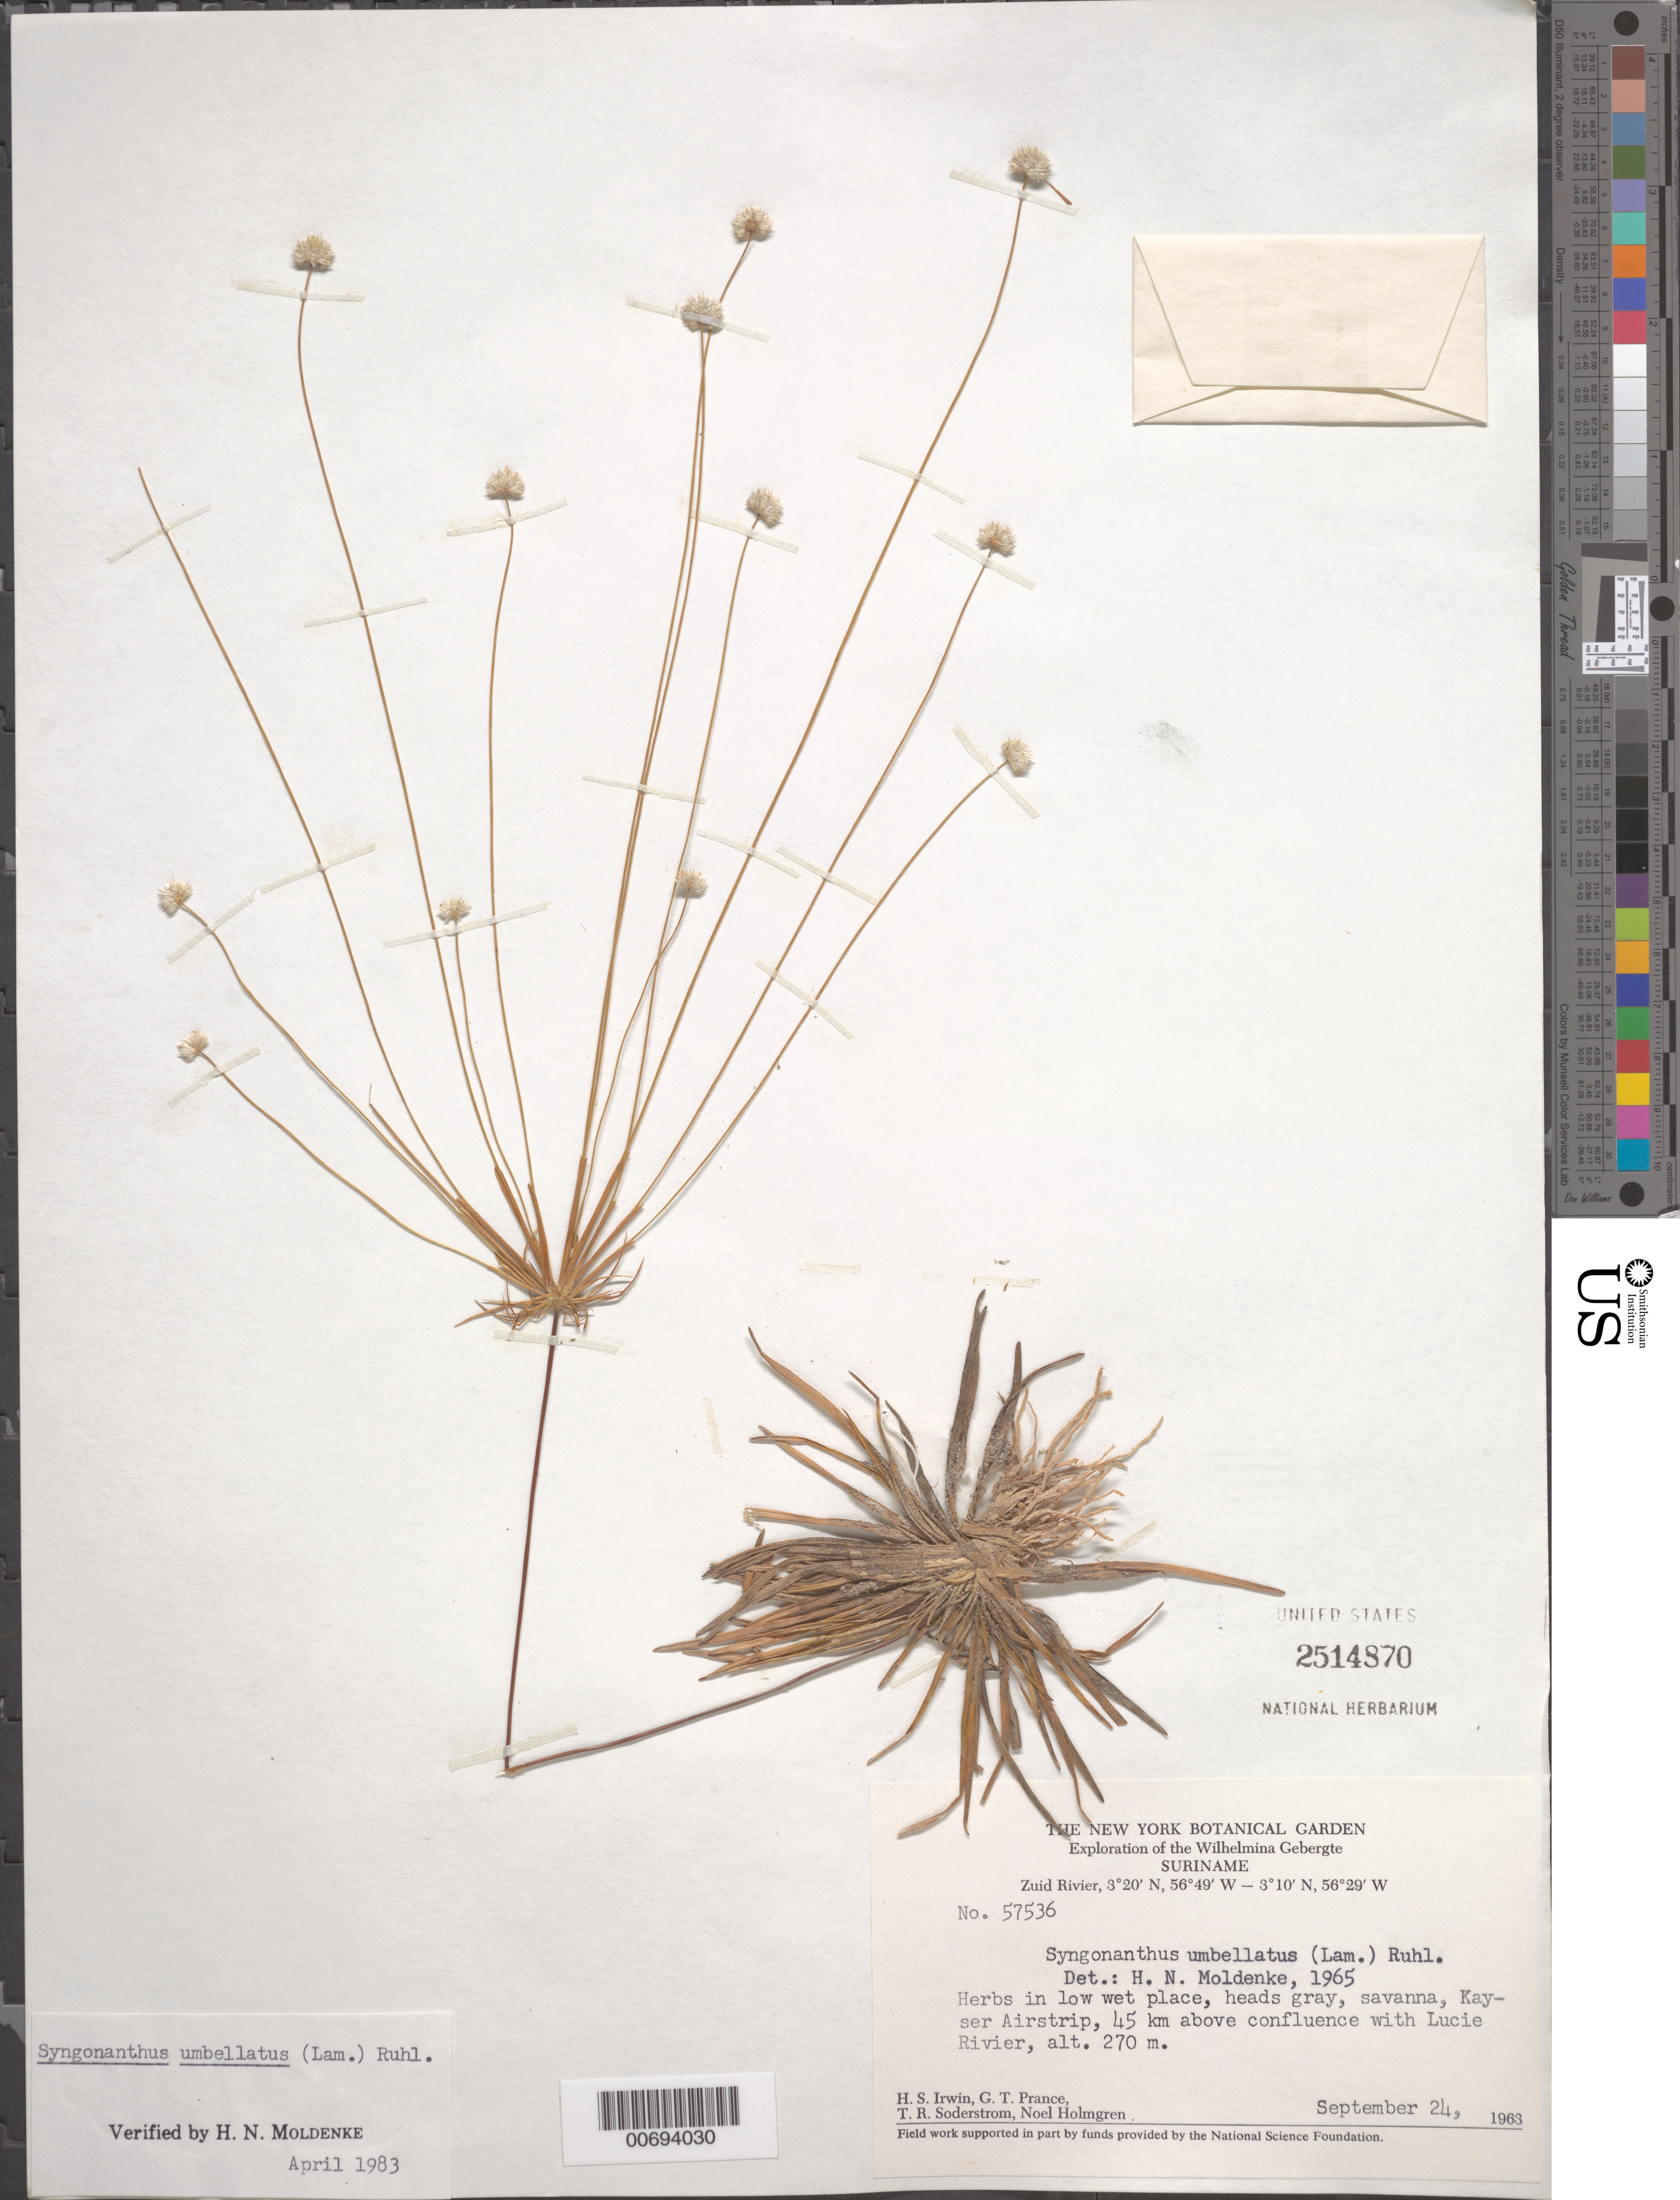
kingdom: Plantae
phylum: Tracheophyta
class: Liliopsida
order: Poales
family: Eriocaulaceae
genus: Syngonanthus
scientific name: Syngonanthus umbellatus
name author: (Lam.) Ruhland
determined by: Moldenke, H. N.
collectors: H. Irwin, G. T. Prance, T. R. Soderstrom & N. H. Holmgren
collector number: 57536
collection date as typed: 24-Sep-63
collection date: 1963-09-24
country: Suriname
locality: Kayser Airstrip, Zuid R., 45 km above confl. with Lucie R., Wilhelmina Gebergte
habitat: Savanna, low wet place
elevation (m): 270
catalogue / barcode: US 2514870